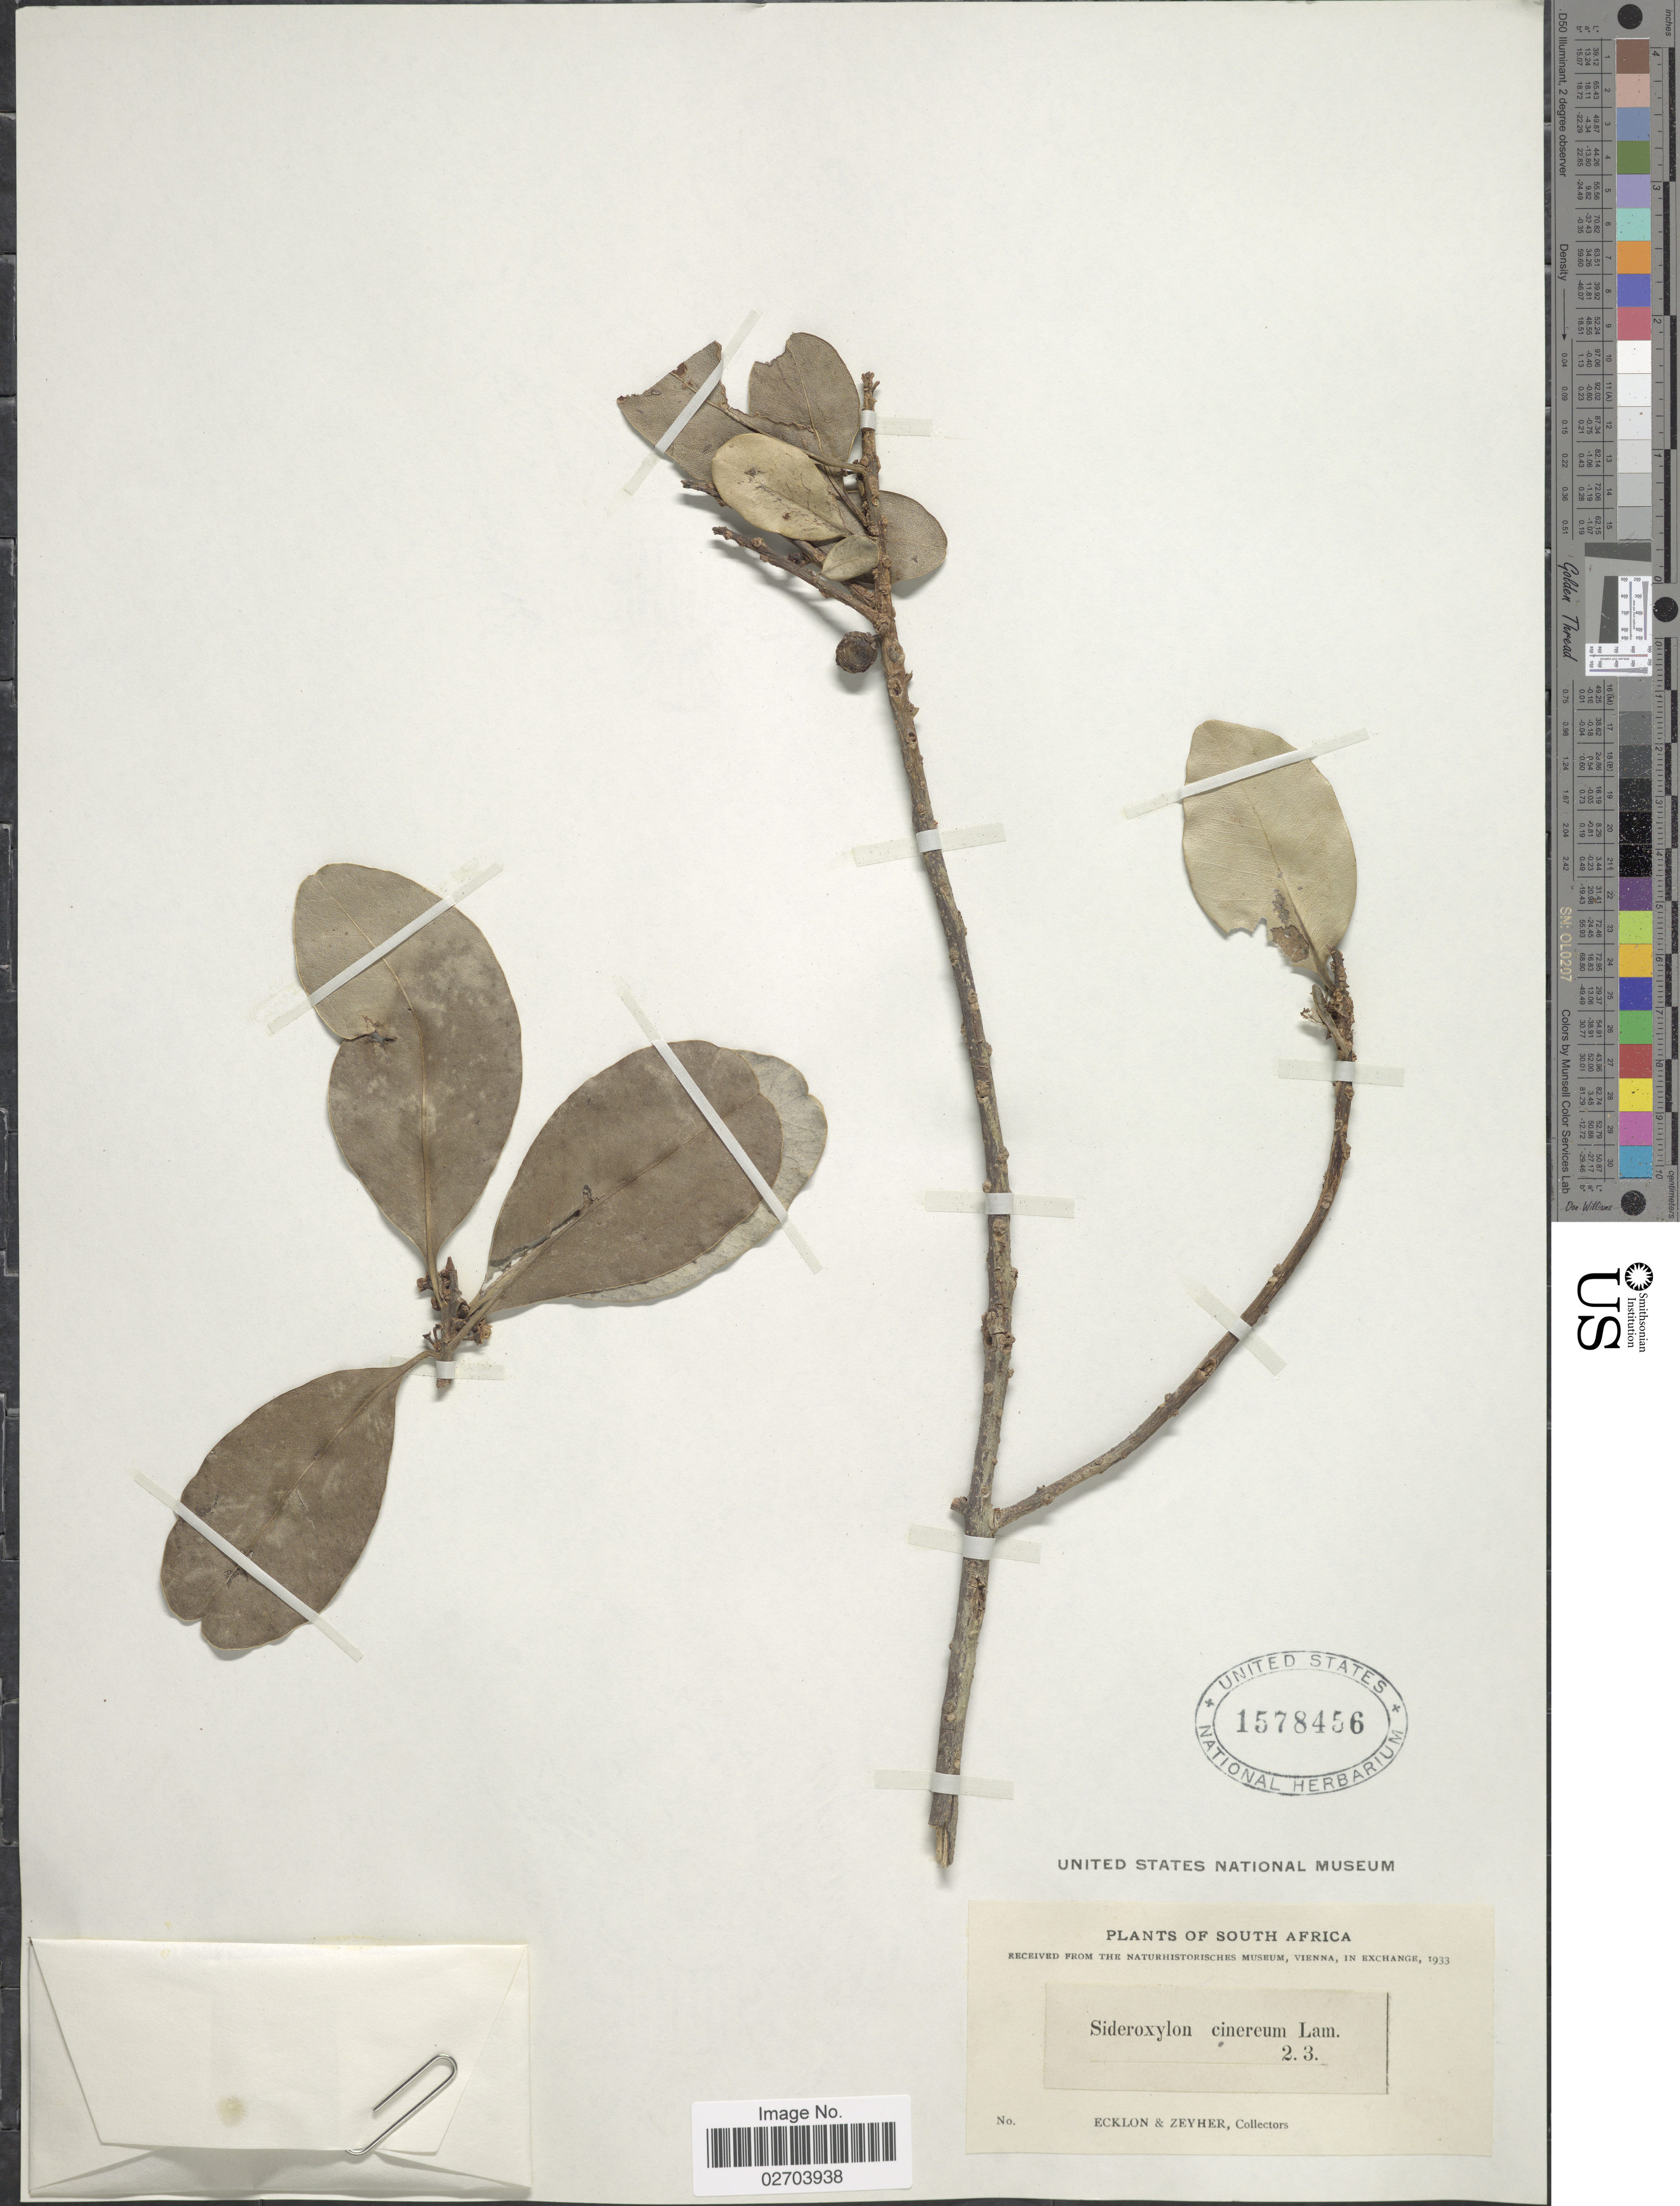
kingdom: Plantae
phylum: Tracheophyta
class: Magnoliopsida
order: Ericales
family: Sapotaceae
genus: Sideroxylon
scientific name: Sideroxylon cinereum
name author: Lam.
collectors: -. Ecklon & -. Zeyher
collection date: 1933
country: South Africa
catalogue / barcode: US 1578456